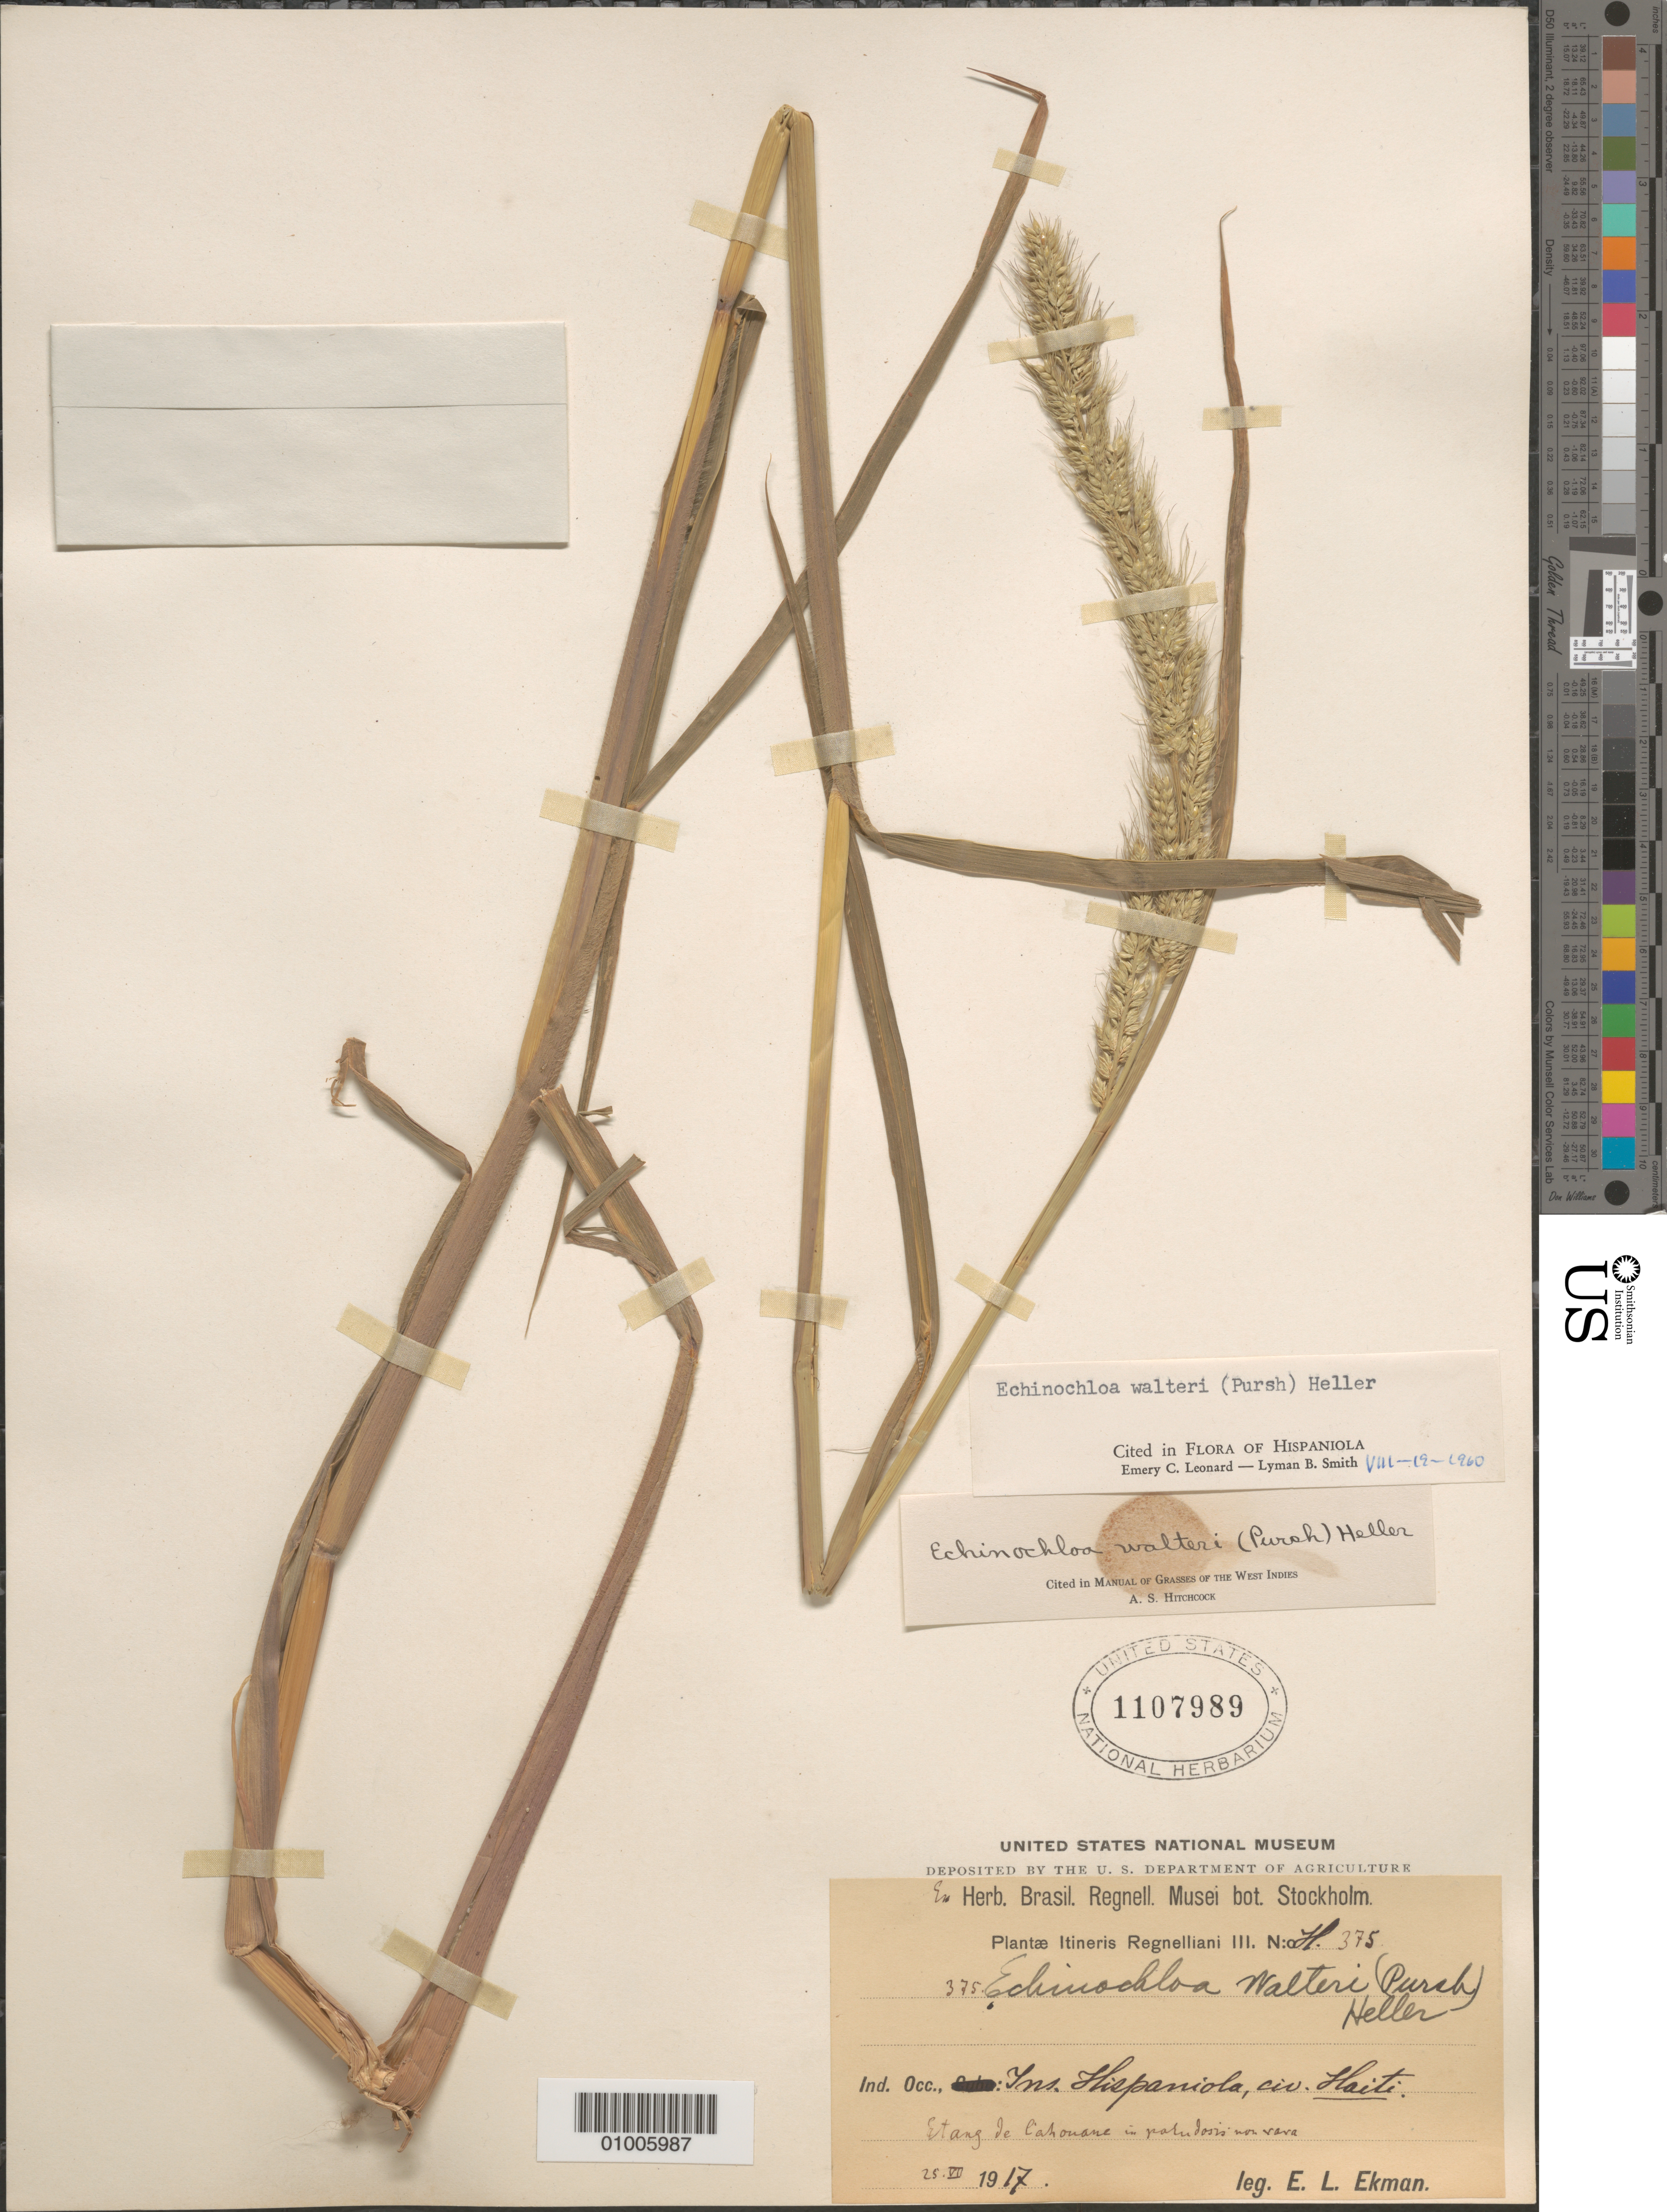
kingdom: Plantae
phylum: Tracheophyta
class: Liliopsida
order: Poales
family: Poaceae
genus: Echinochloa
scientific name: Echinochloa walteri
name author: (Pursh) A. Heller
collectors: E. L. Ekman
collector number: H 375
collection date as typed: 25 Jul 1917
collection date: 1917-07-25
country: Haiti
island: Hispaniola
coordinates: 0 N, 0 E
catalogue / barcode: US 1107989